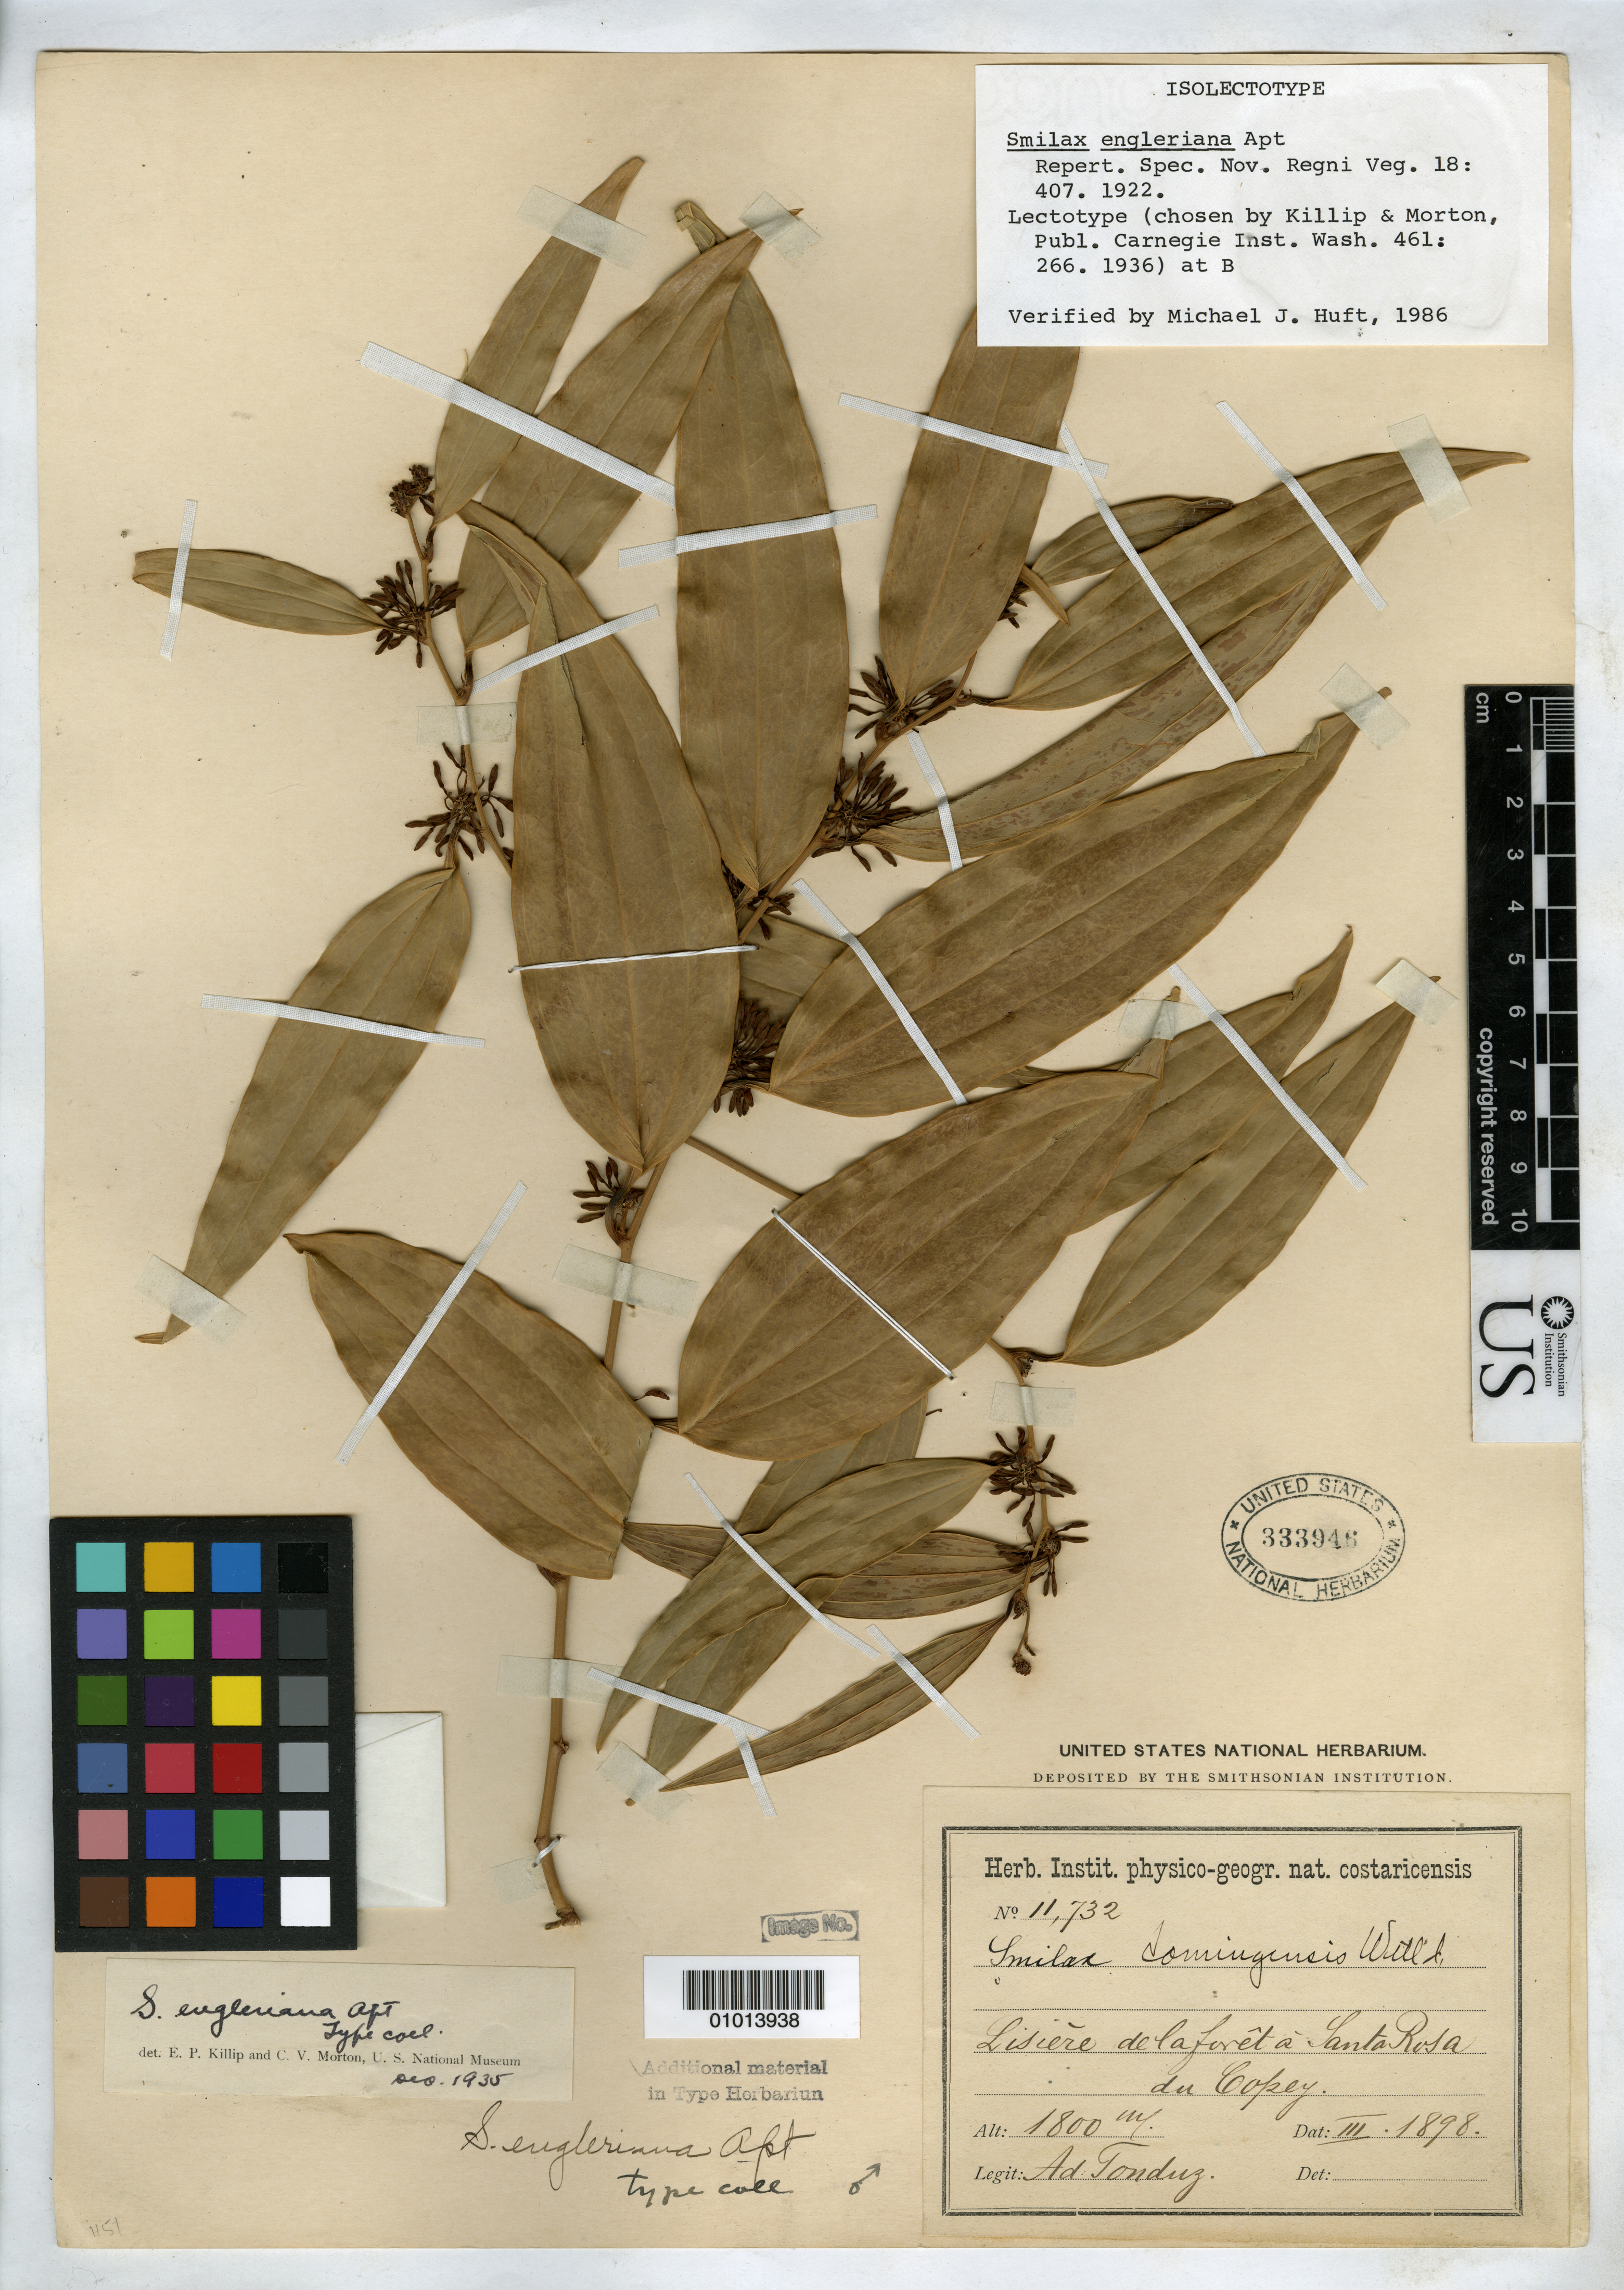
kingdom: Plantae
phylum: Tracheophyta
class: Liliopsida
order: Liliales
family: Smilacaceae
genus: Smilax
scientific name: Smilax engleriana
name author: F.W. Apt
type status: Isolectotype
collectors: A. Tonduz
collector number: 11732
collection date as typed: Mar 1898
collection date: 1898-03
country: Costa Rica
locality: Near Santa Rosa du Copey.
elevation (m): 1800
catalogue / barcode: US 333946